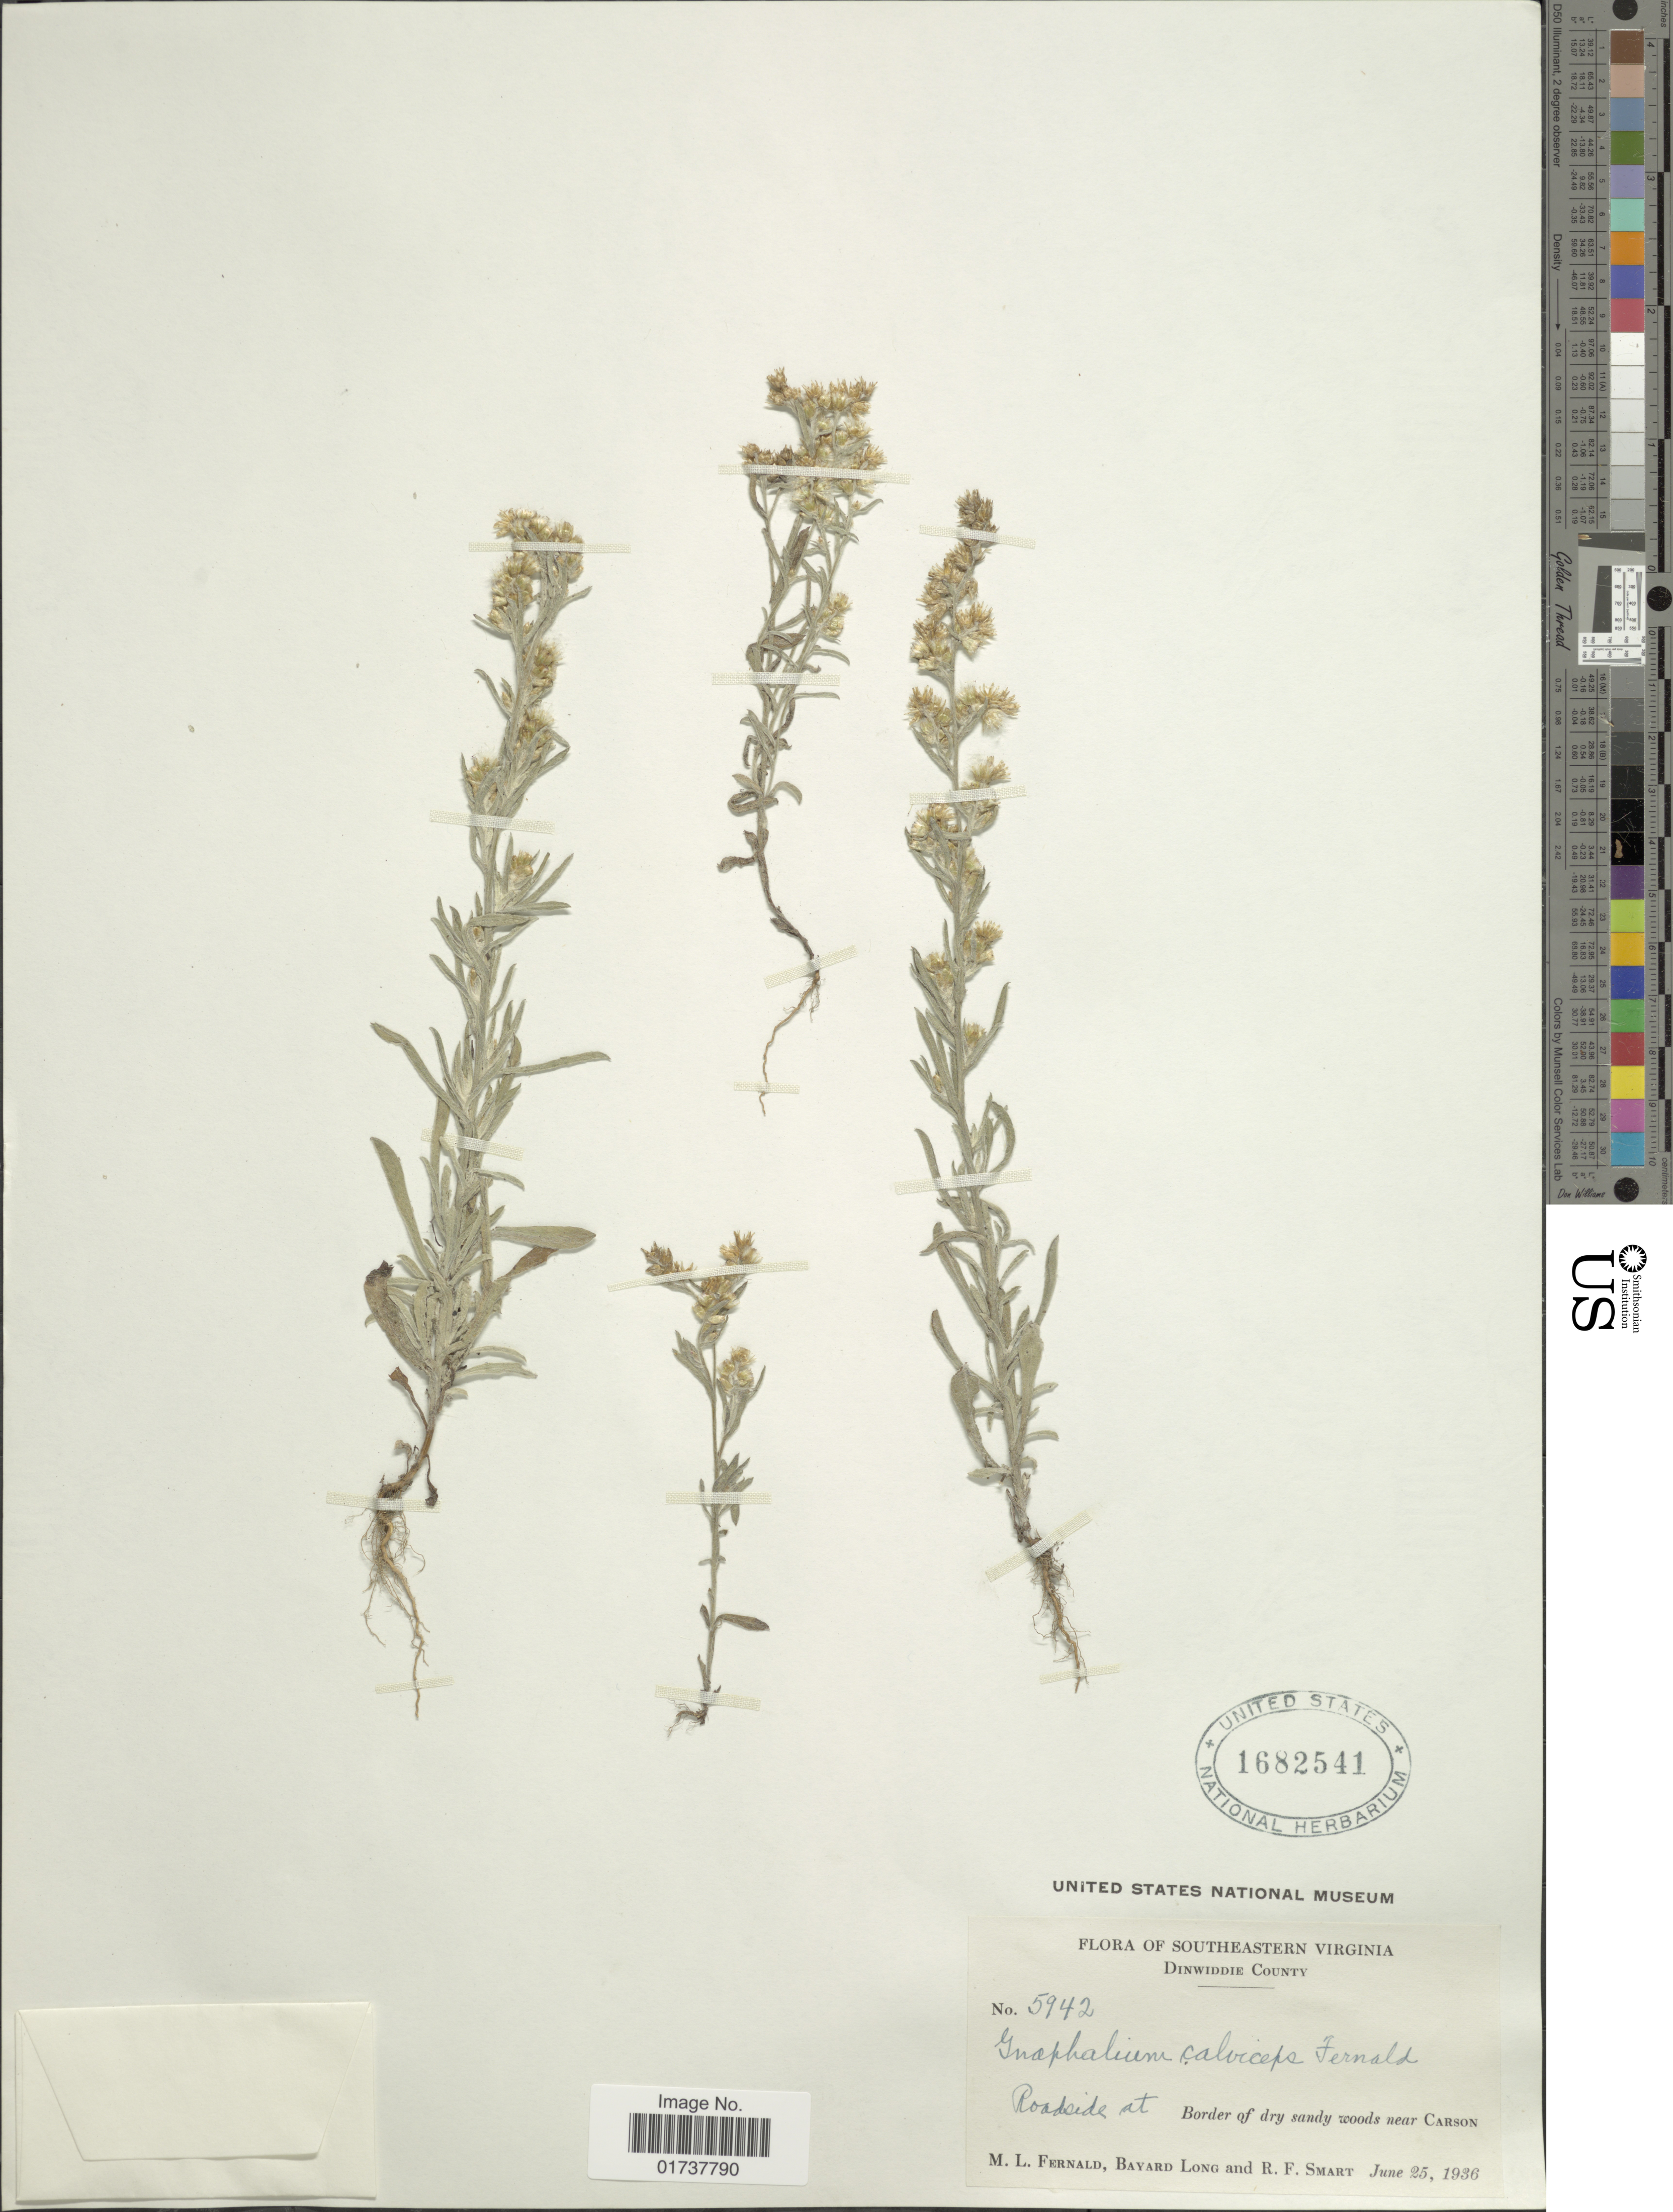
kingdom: Plantae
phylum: Tracheophyta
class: Magnoliopsida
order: Asterales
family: Asteraceae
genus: Gamochaeta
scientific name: Gamochaeta claviceps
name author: (Fernald) Cabrera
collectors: M. L. Fernald, B. Long & R. Smart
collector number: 5942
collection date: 1936-06-25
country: United States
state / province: Virginia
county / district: Dinwiddie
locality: Southeastern Virginia, Dinwiddie County, Roadside at Border of dry sandy woods near Carson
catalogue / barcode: US 1682541